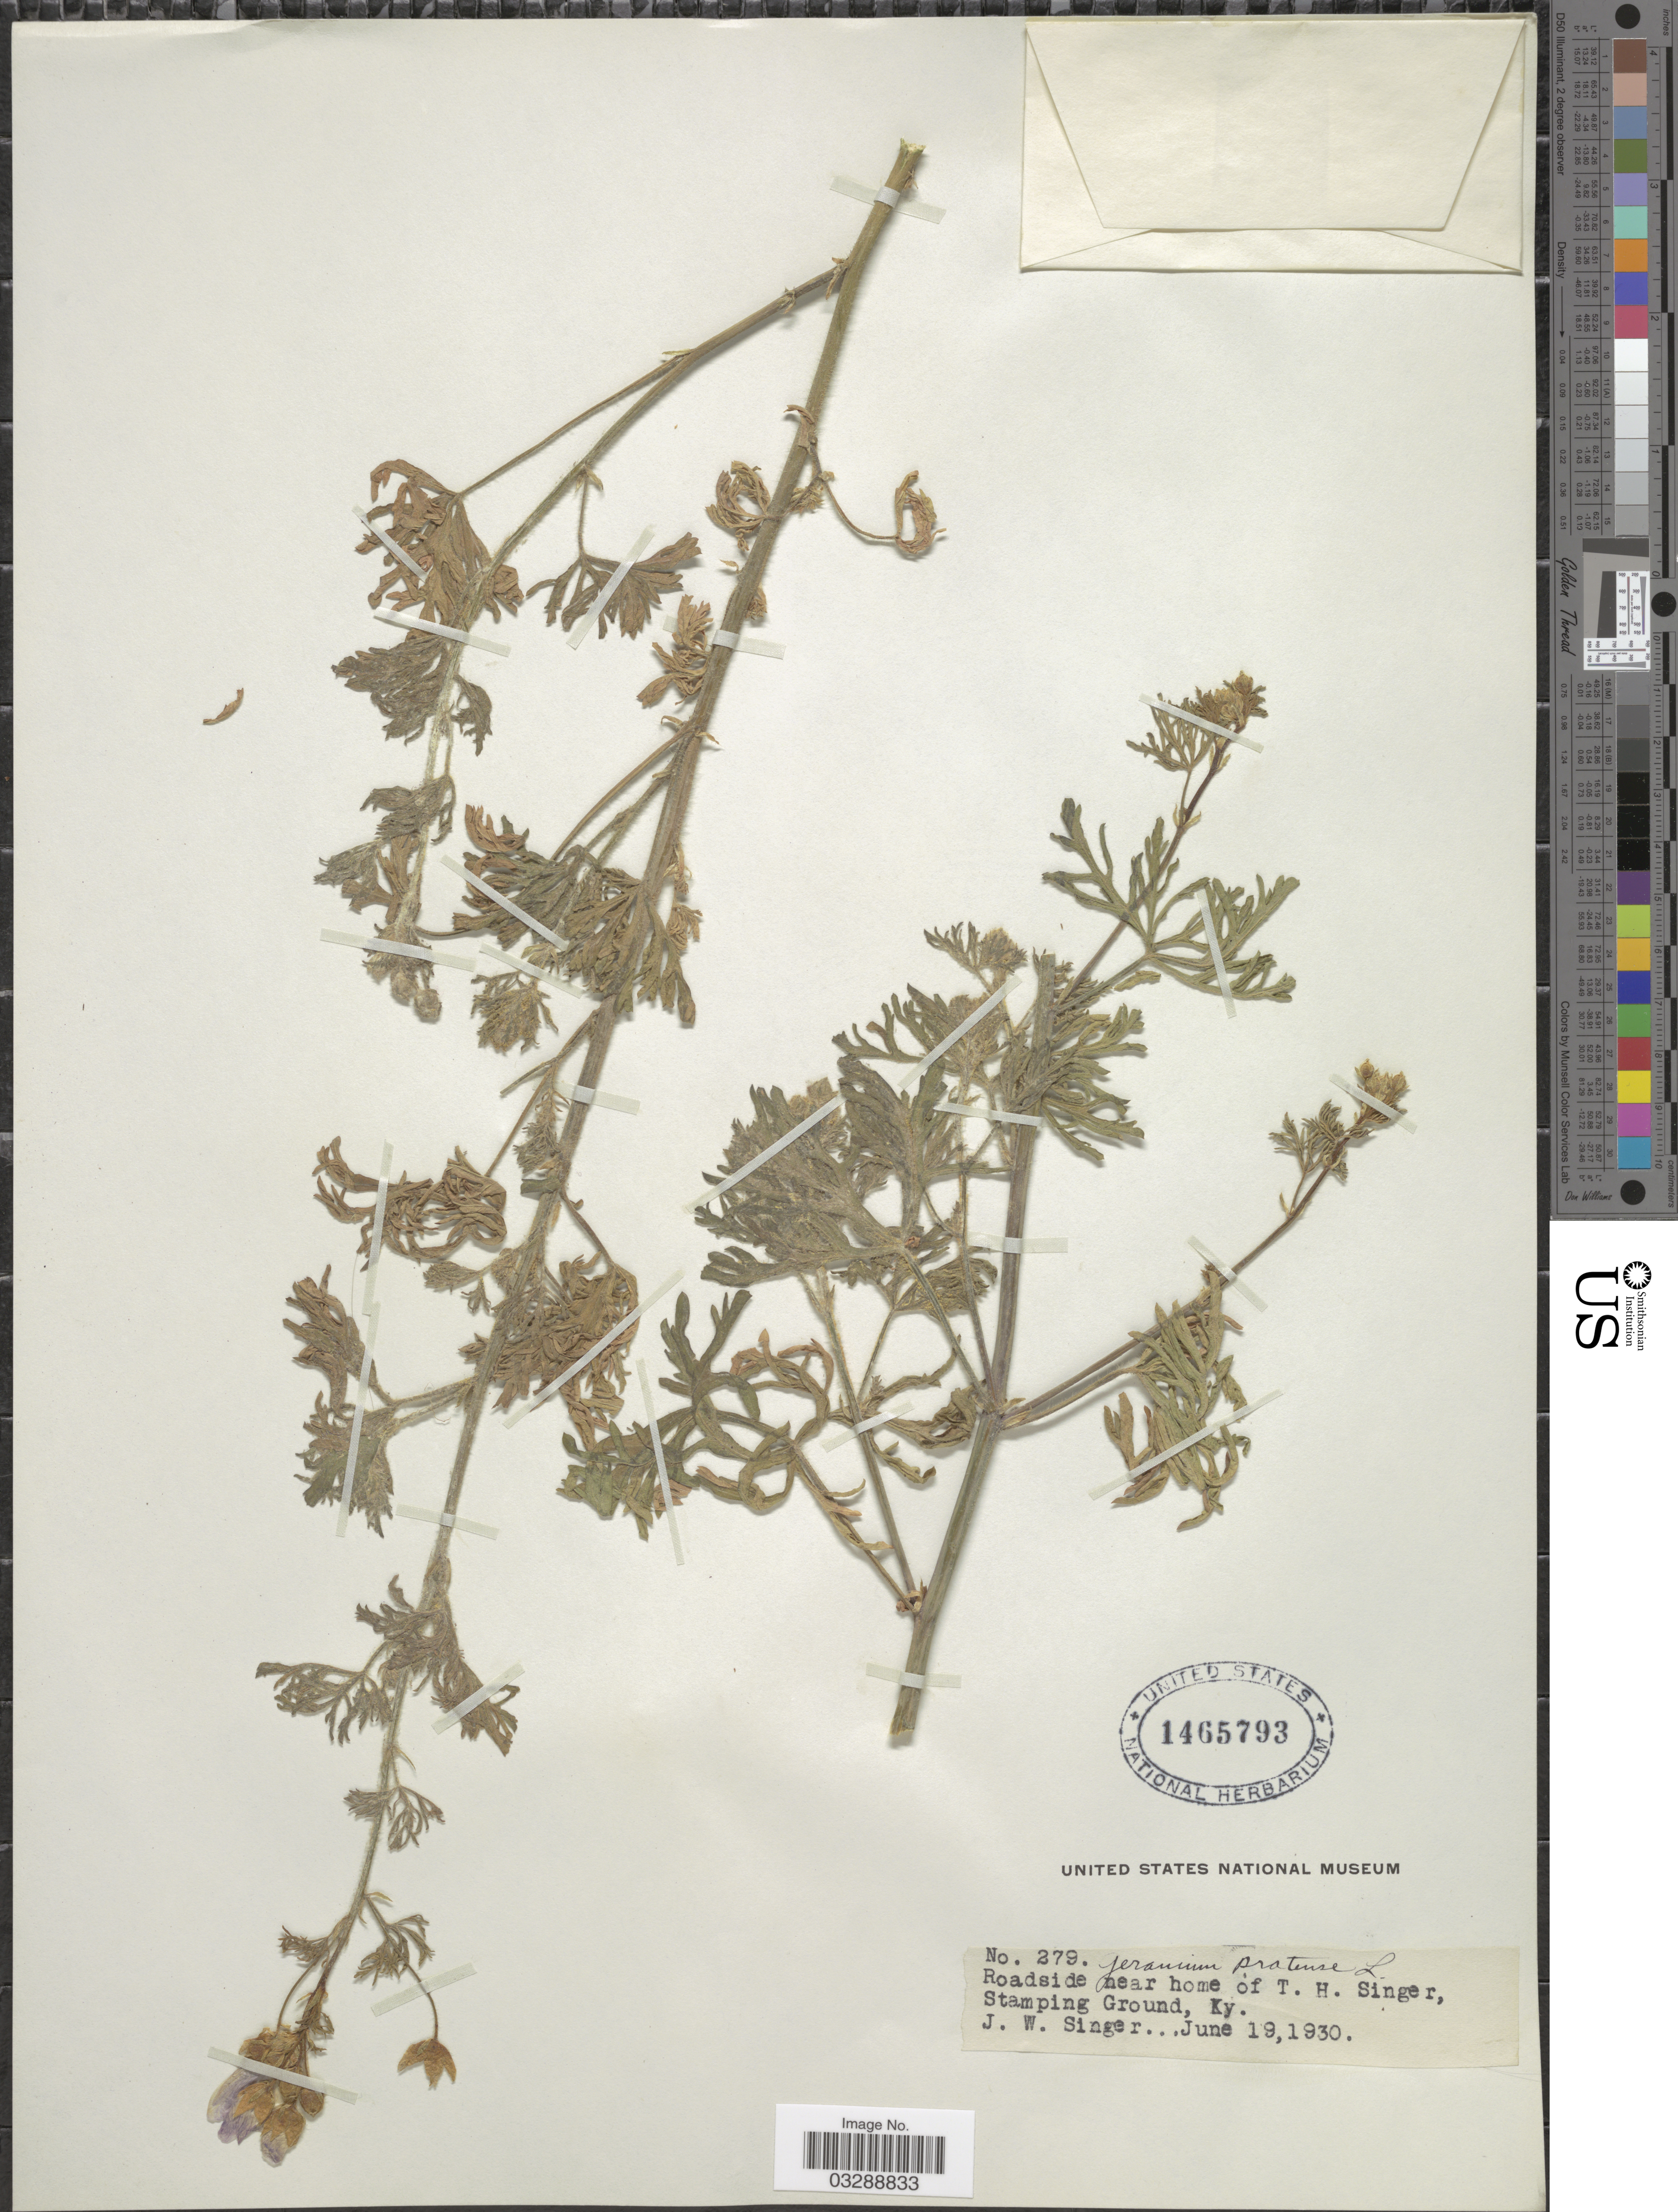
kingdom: Plantae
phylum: Tracheophyta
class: Magnoliopsida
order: Geraniales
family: Geraniaceae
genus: Geranium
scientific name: Geranium pratense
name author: L.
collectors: J. EW. Singer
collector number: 279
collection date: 1930-06-19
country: United States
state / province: Kentucky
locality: Roadside near home of T. H. Singer, Stamping Ground.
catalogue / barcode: US 1465793